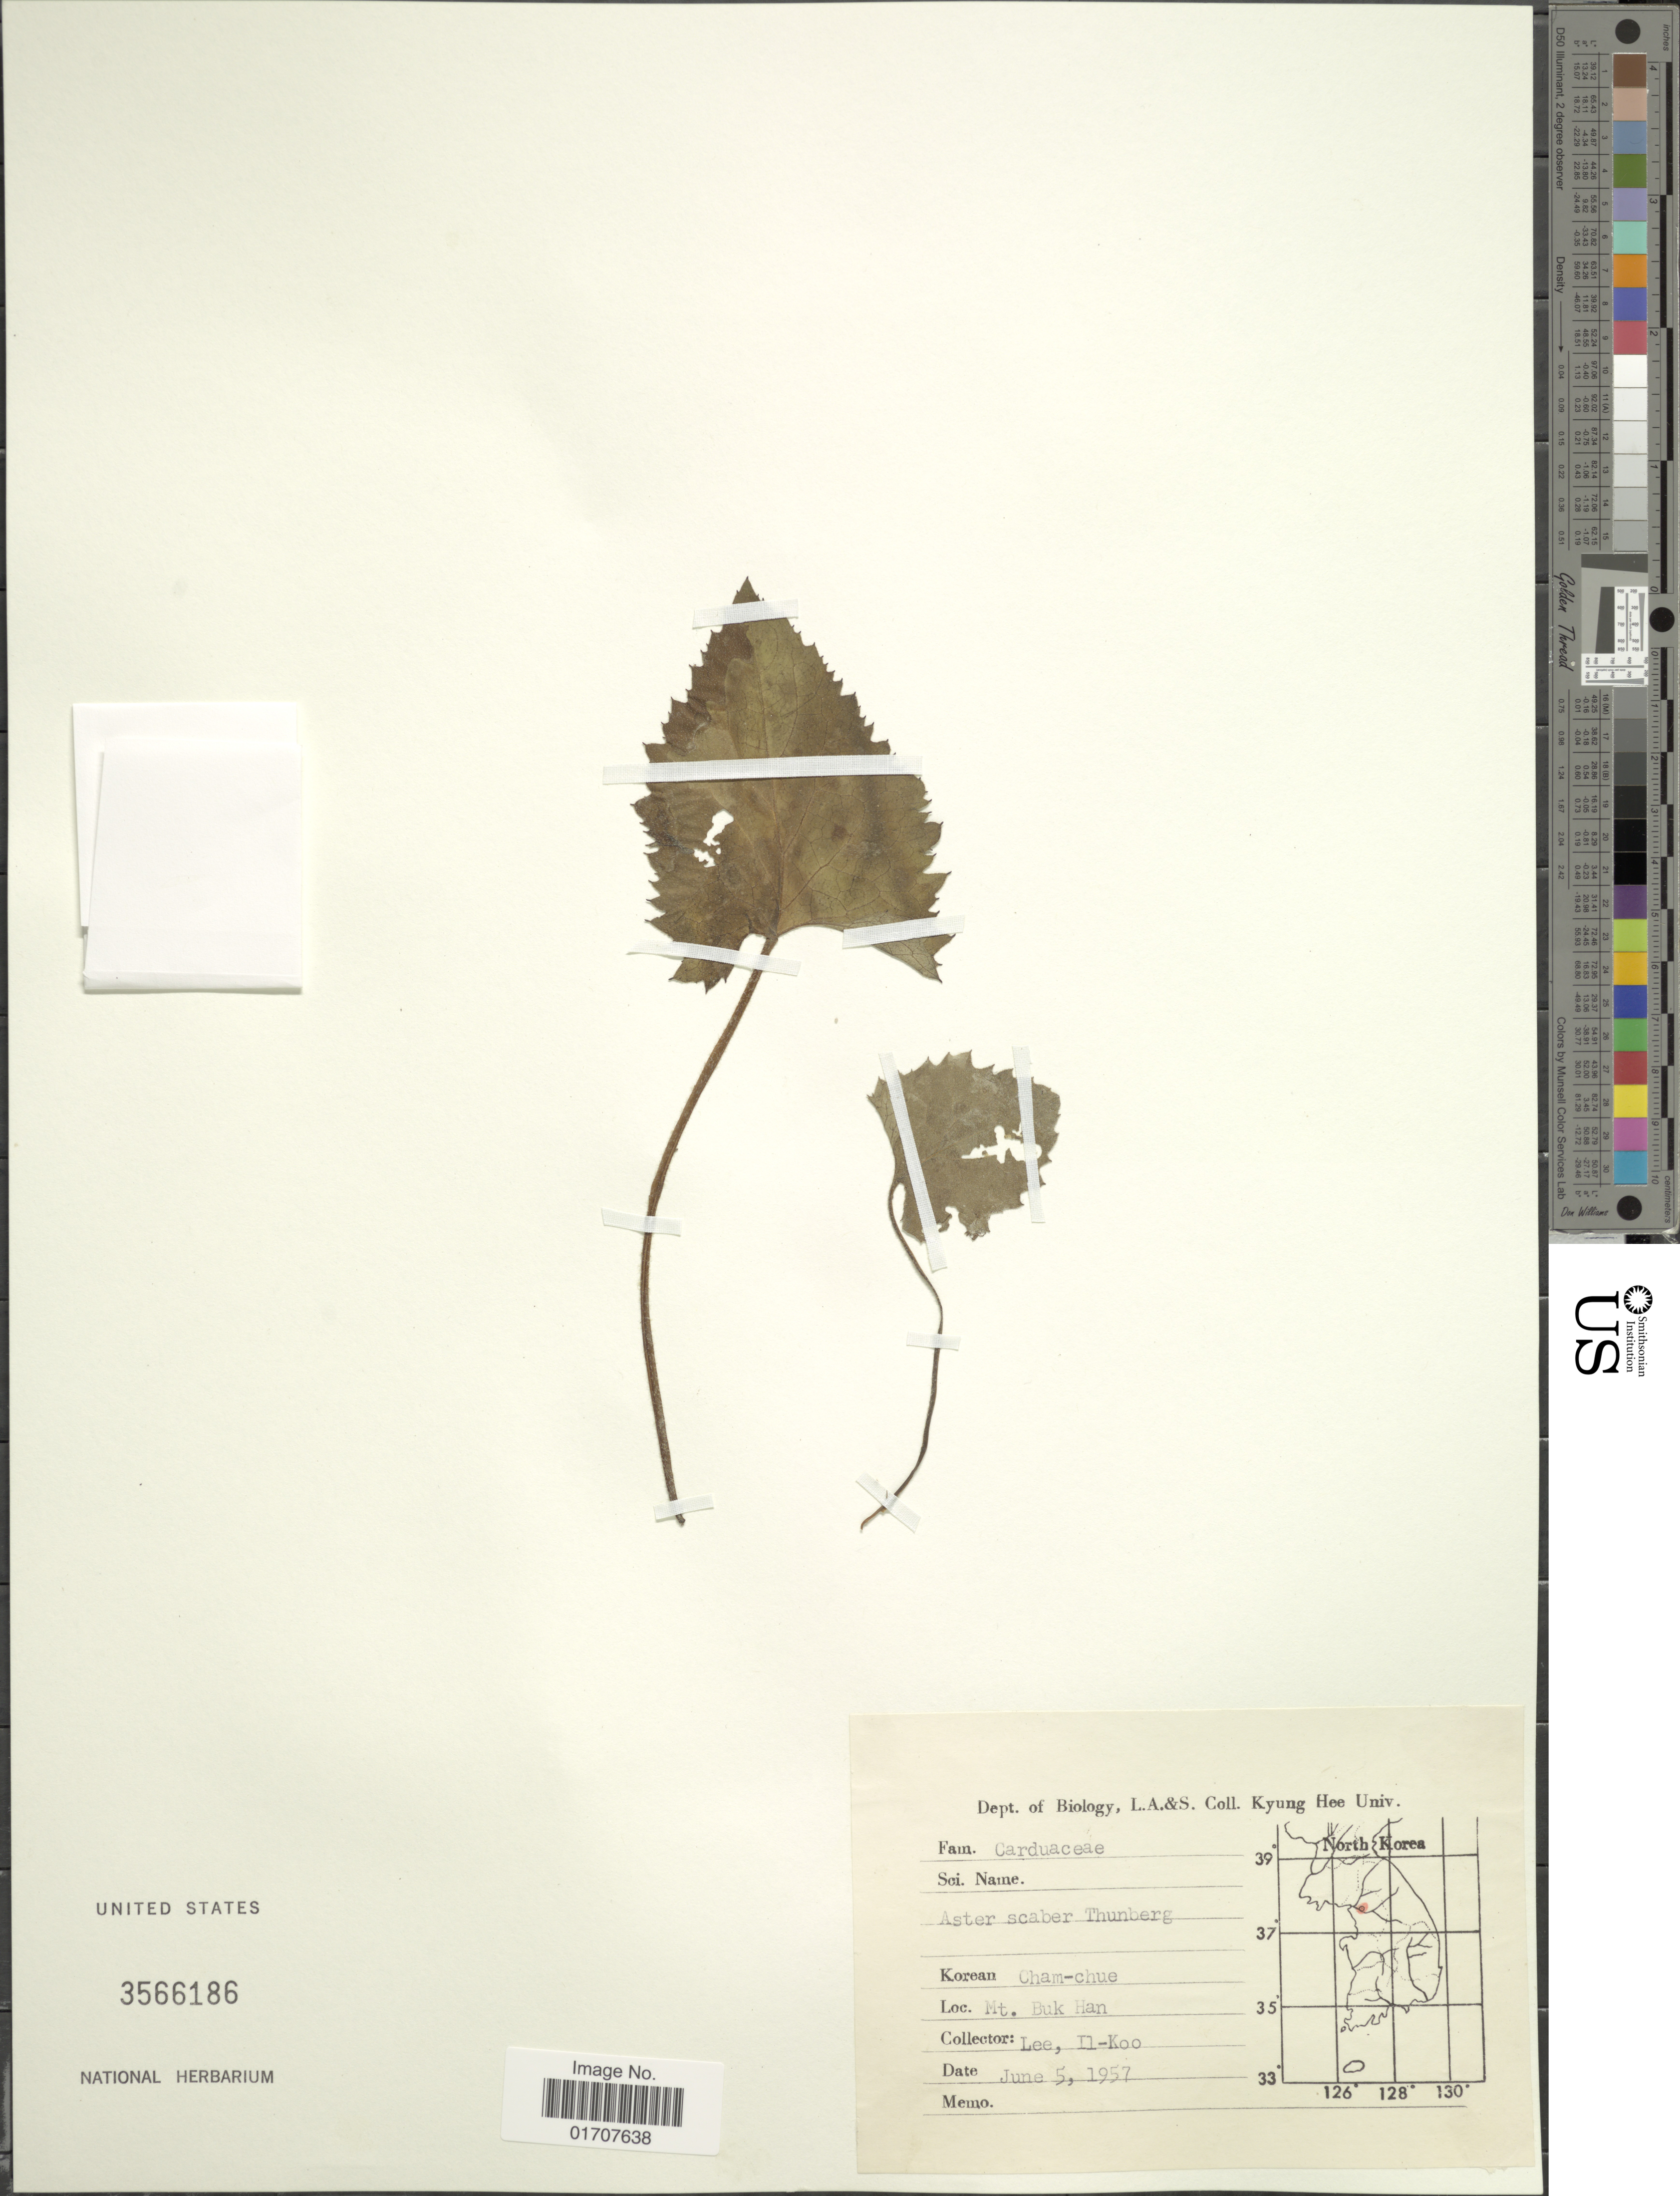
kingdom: Plantae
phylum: Tracheophyta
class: Magnoliopsida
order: Asterales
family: Asteraceae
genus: Doellingeria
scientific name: Doellingeria scaber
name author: (Thunb.) Nees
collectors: I. Lee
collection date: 1957-06-05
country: South Korea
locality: Mt. Buk Han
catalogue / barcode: US 3566186